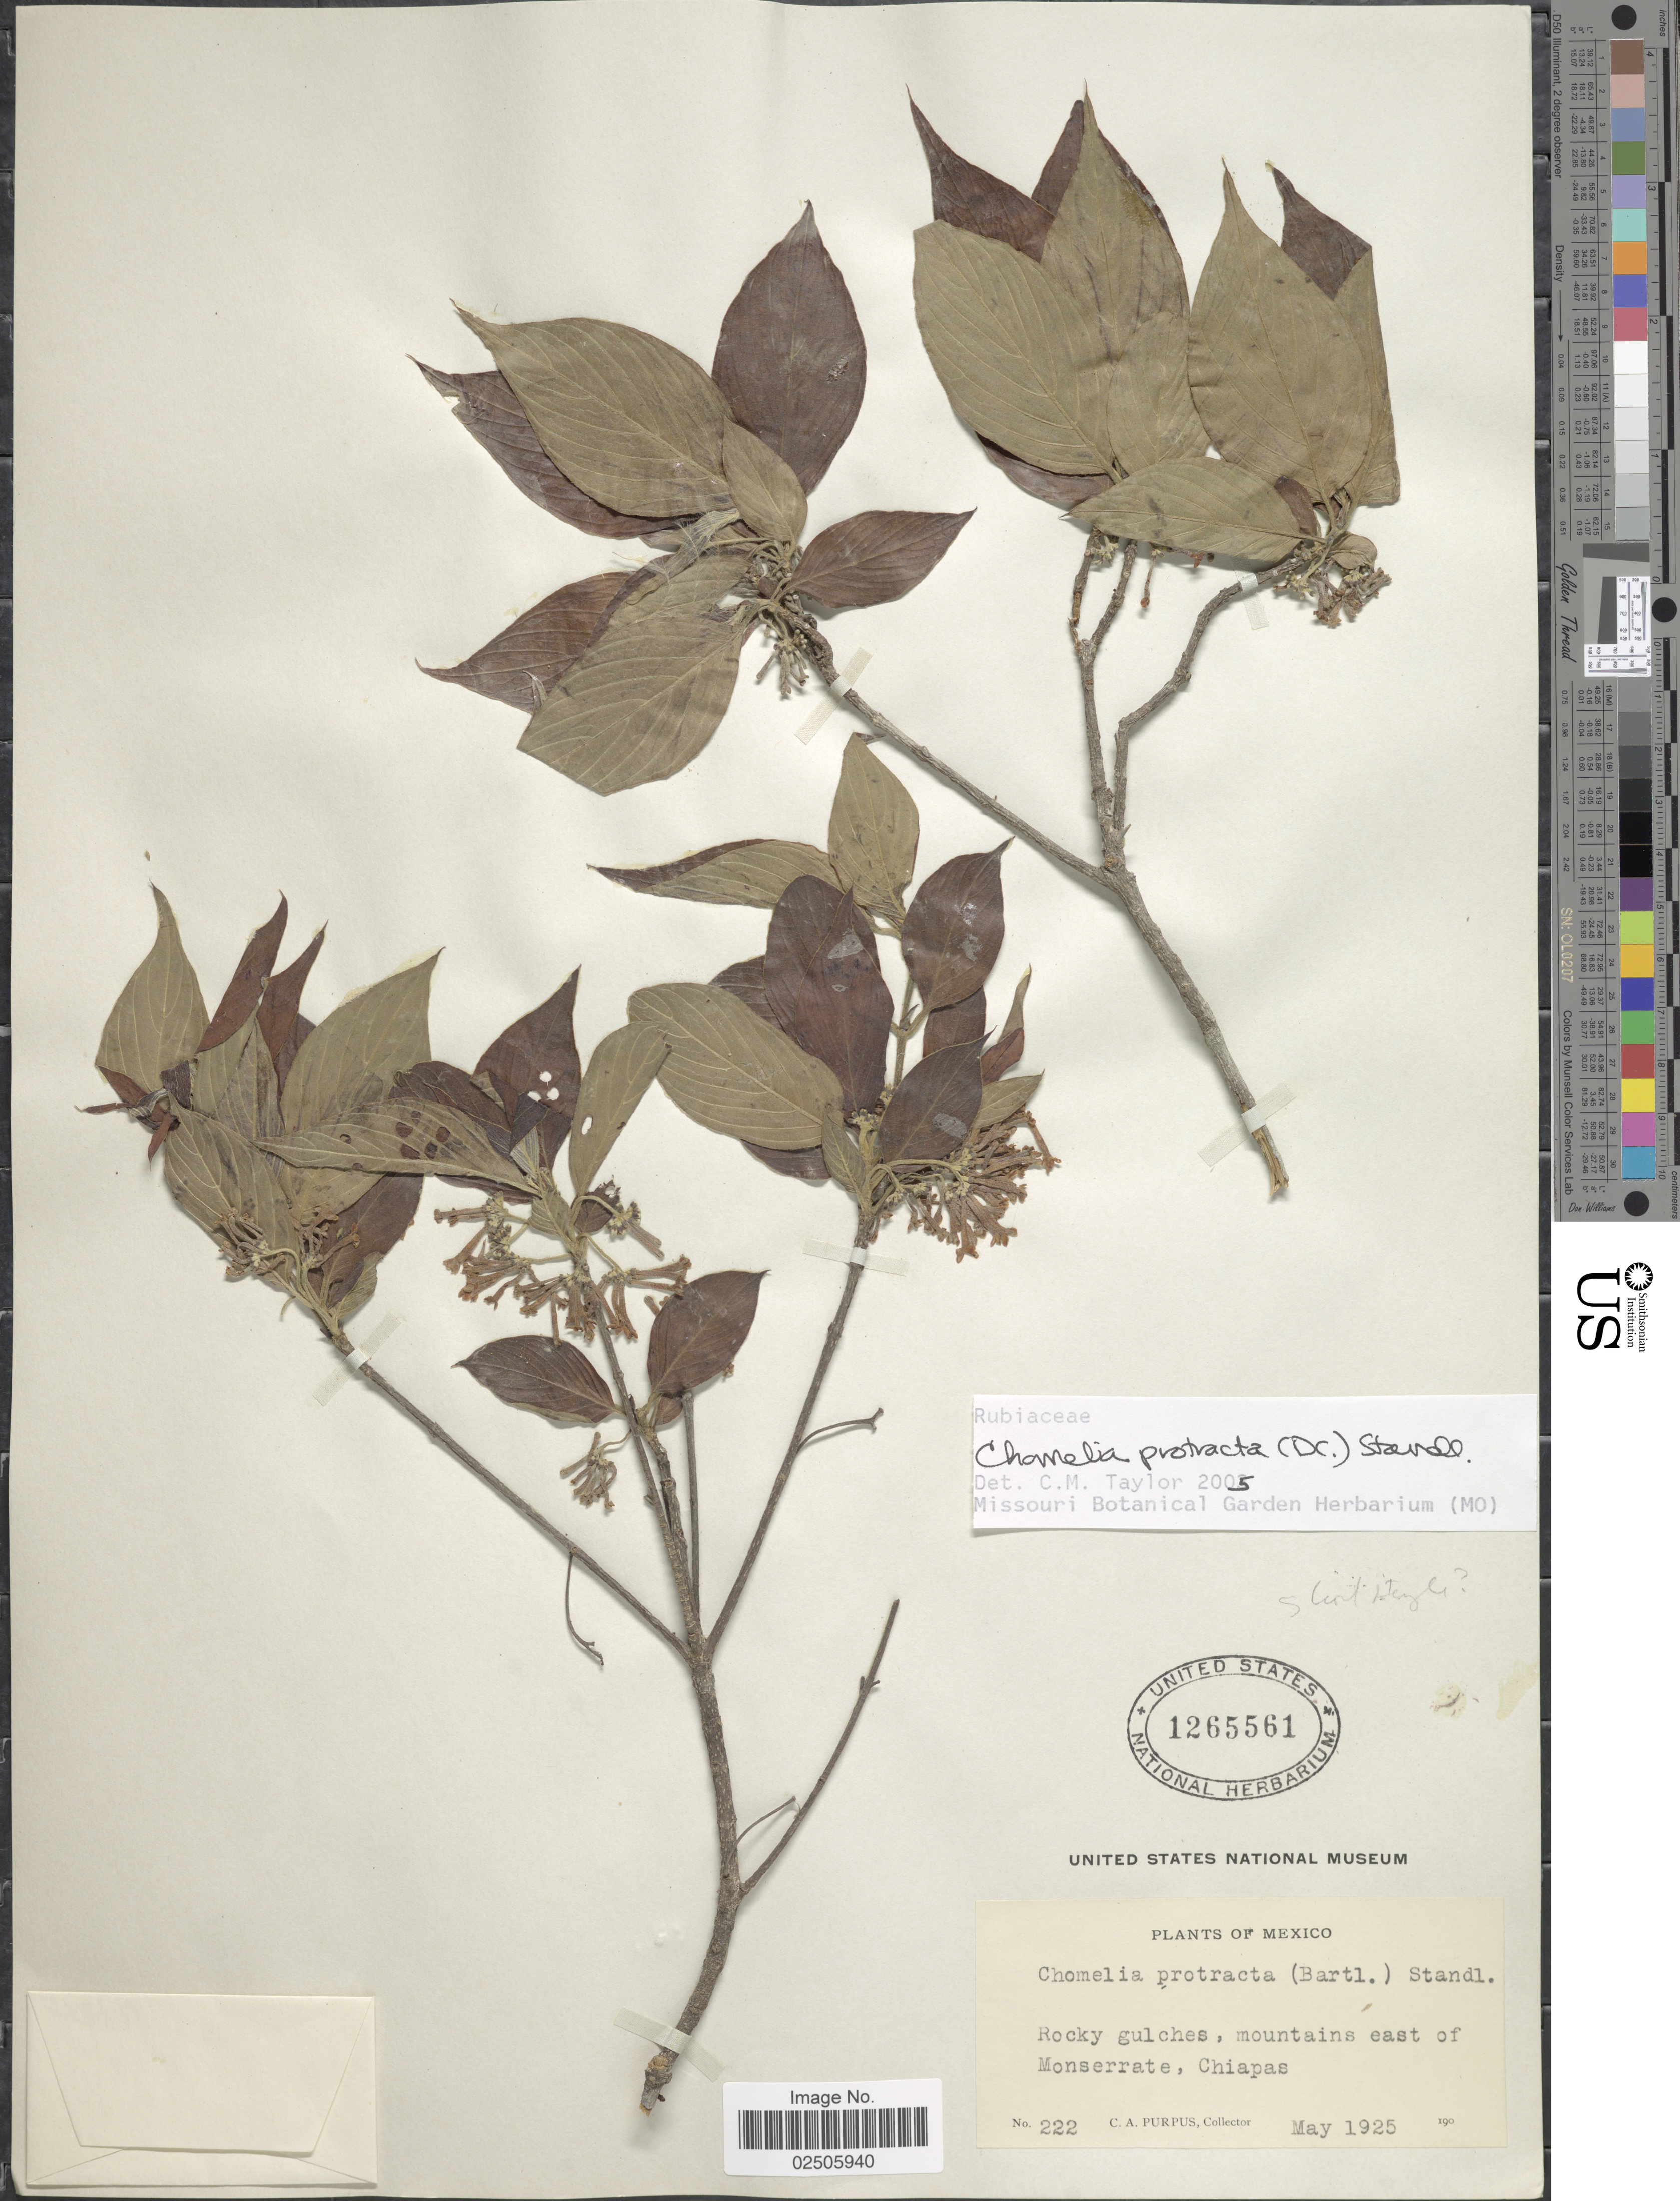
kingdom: Plantae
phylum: Tracheophyta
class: Magnoliopsida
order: Gentianales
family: Rubiaceae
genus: Chomelia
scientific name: Chomelia protracta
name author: (Bartl. ex DC.) Standl.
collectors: C. A. Purpus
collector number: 222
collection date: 1925-05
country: Mexico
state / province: Chiapas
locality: Rocky gulches, mountains east of Monsserate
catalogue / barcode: US 1265561